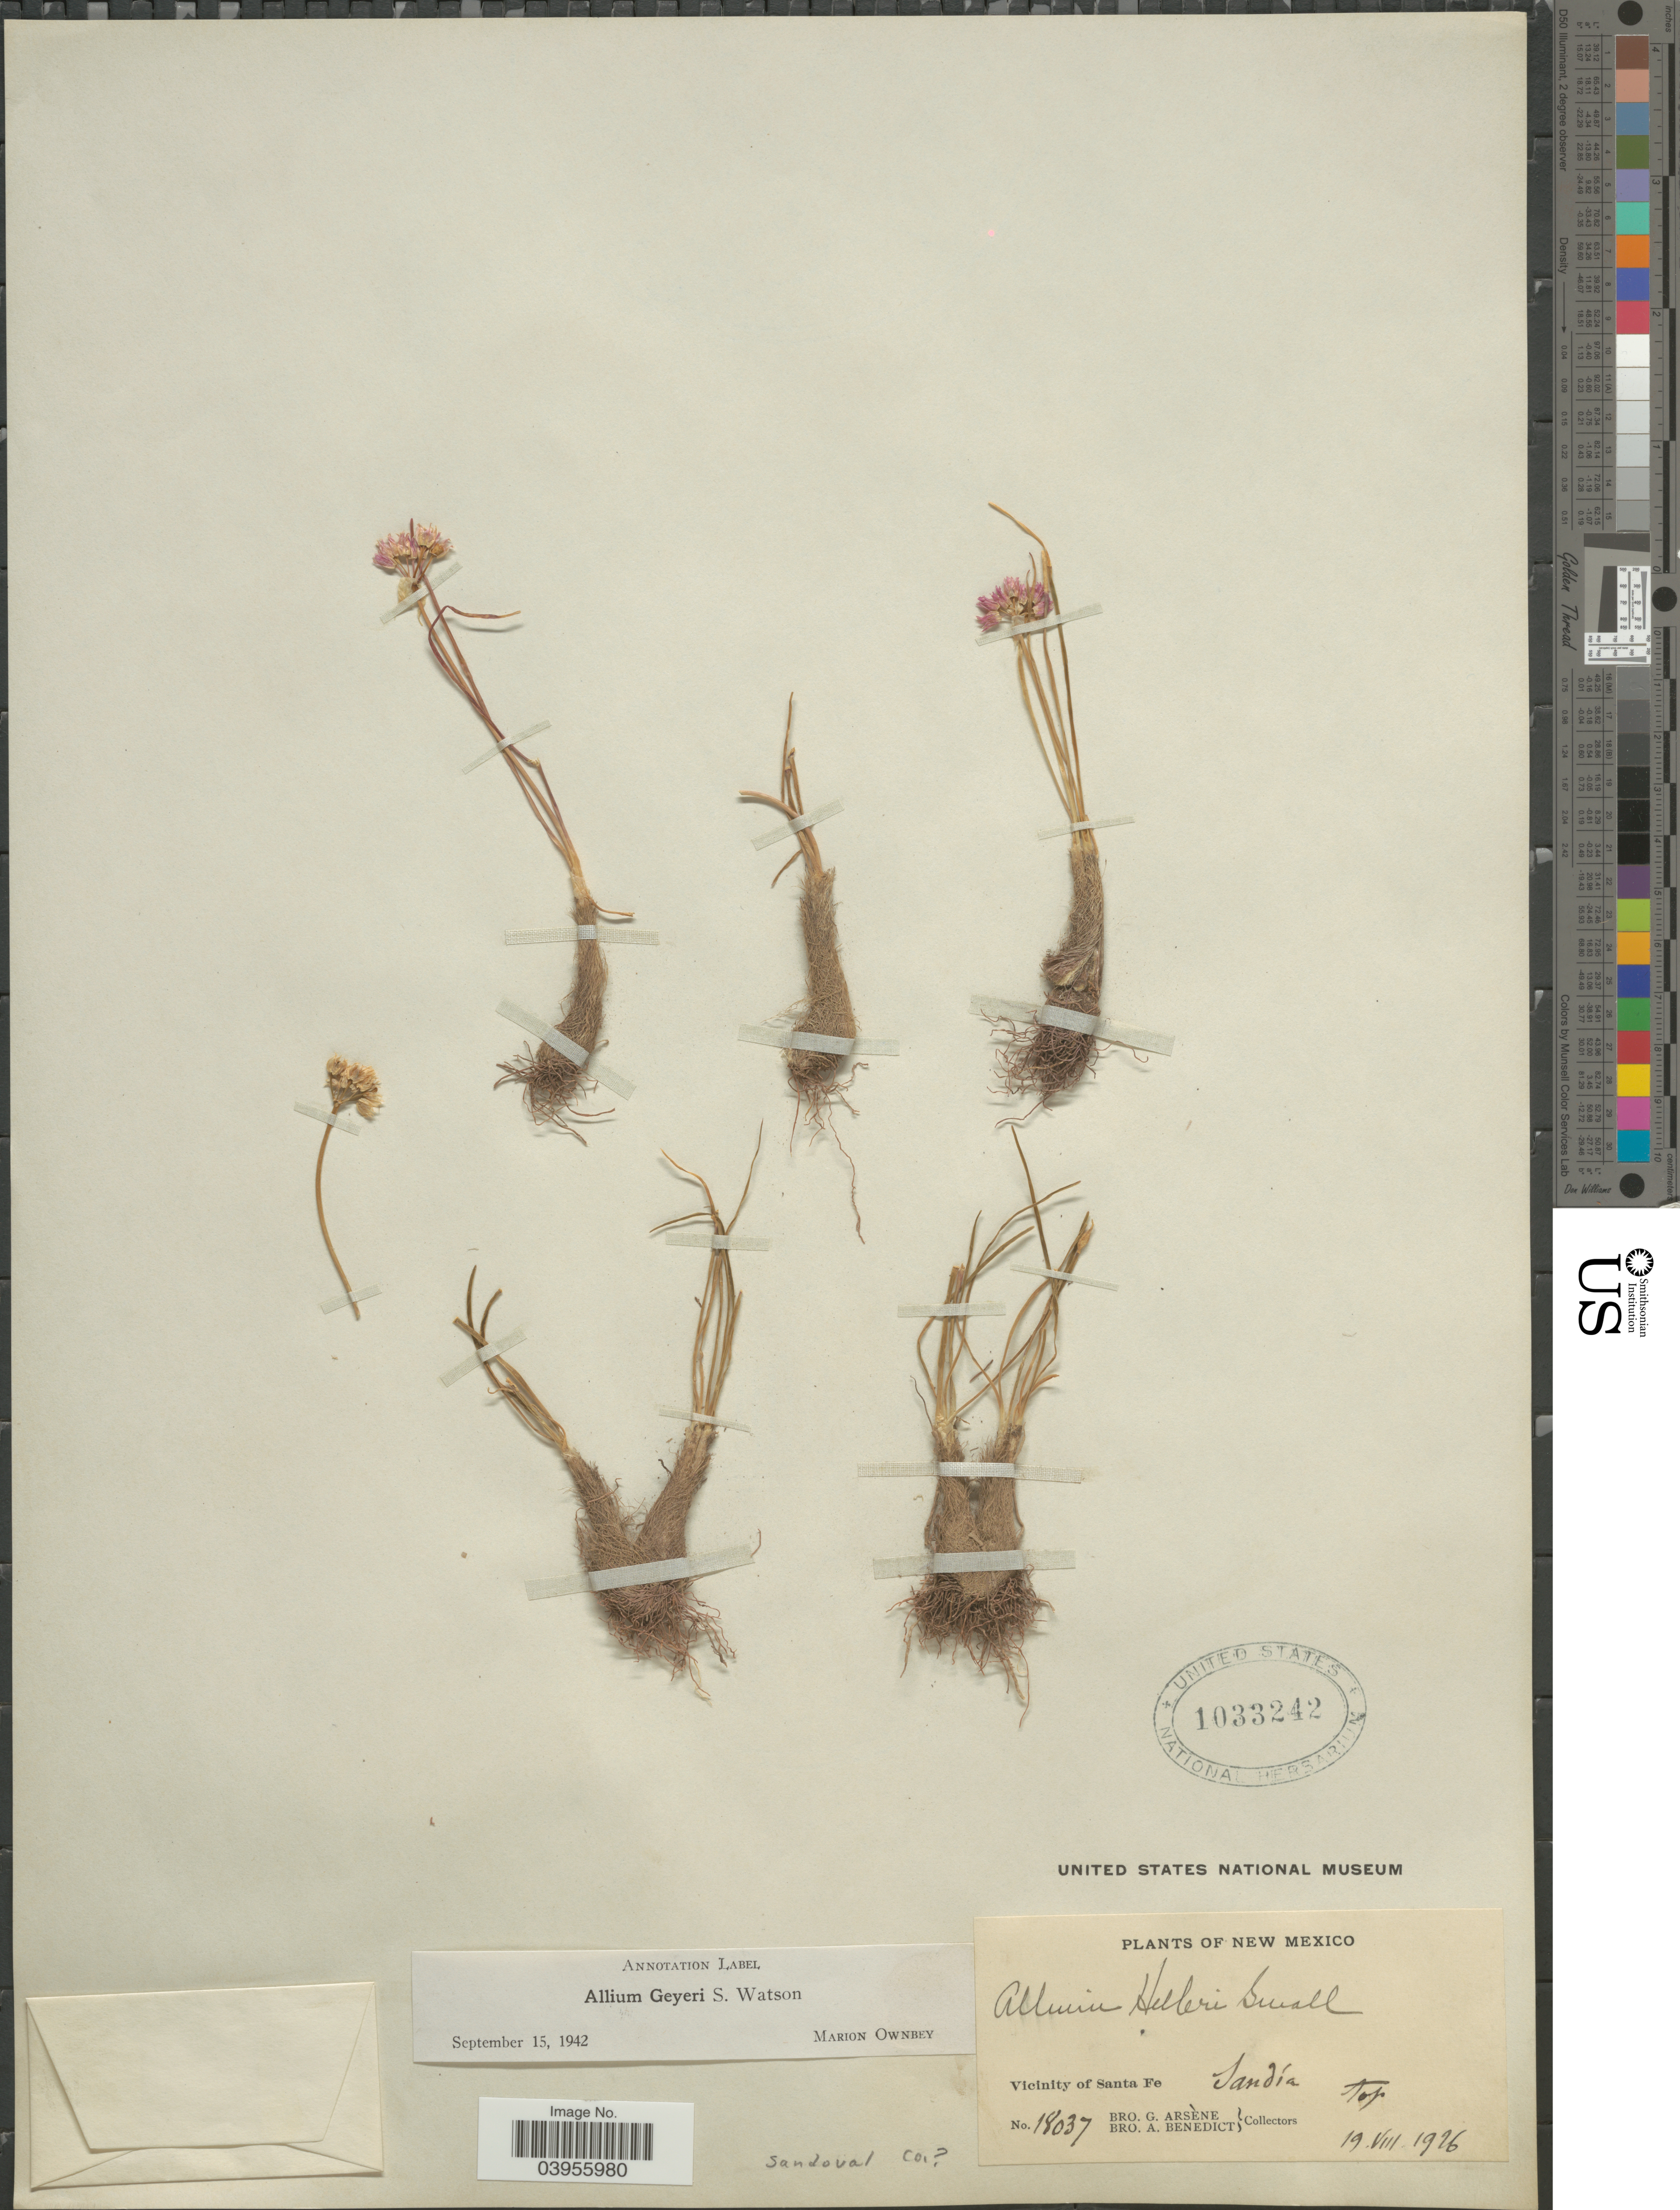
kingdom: Plantae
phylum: Tracheophyta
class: Liliopsida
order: Asparagales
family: Amaryllidaceae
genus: Allium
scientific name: Allium geyeri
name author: S. Watson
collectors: Bro. G. Arsène & Bro. A. Benedict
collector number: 18037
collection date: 1926-08-19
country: United States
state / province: New Mexico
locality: Vicinity of Santa Fe. Sandía Top. Sandoval Co.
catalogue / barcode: US 1033242